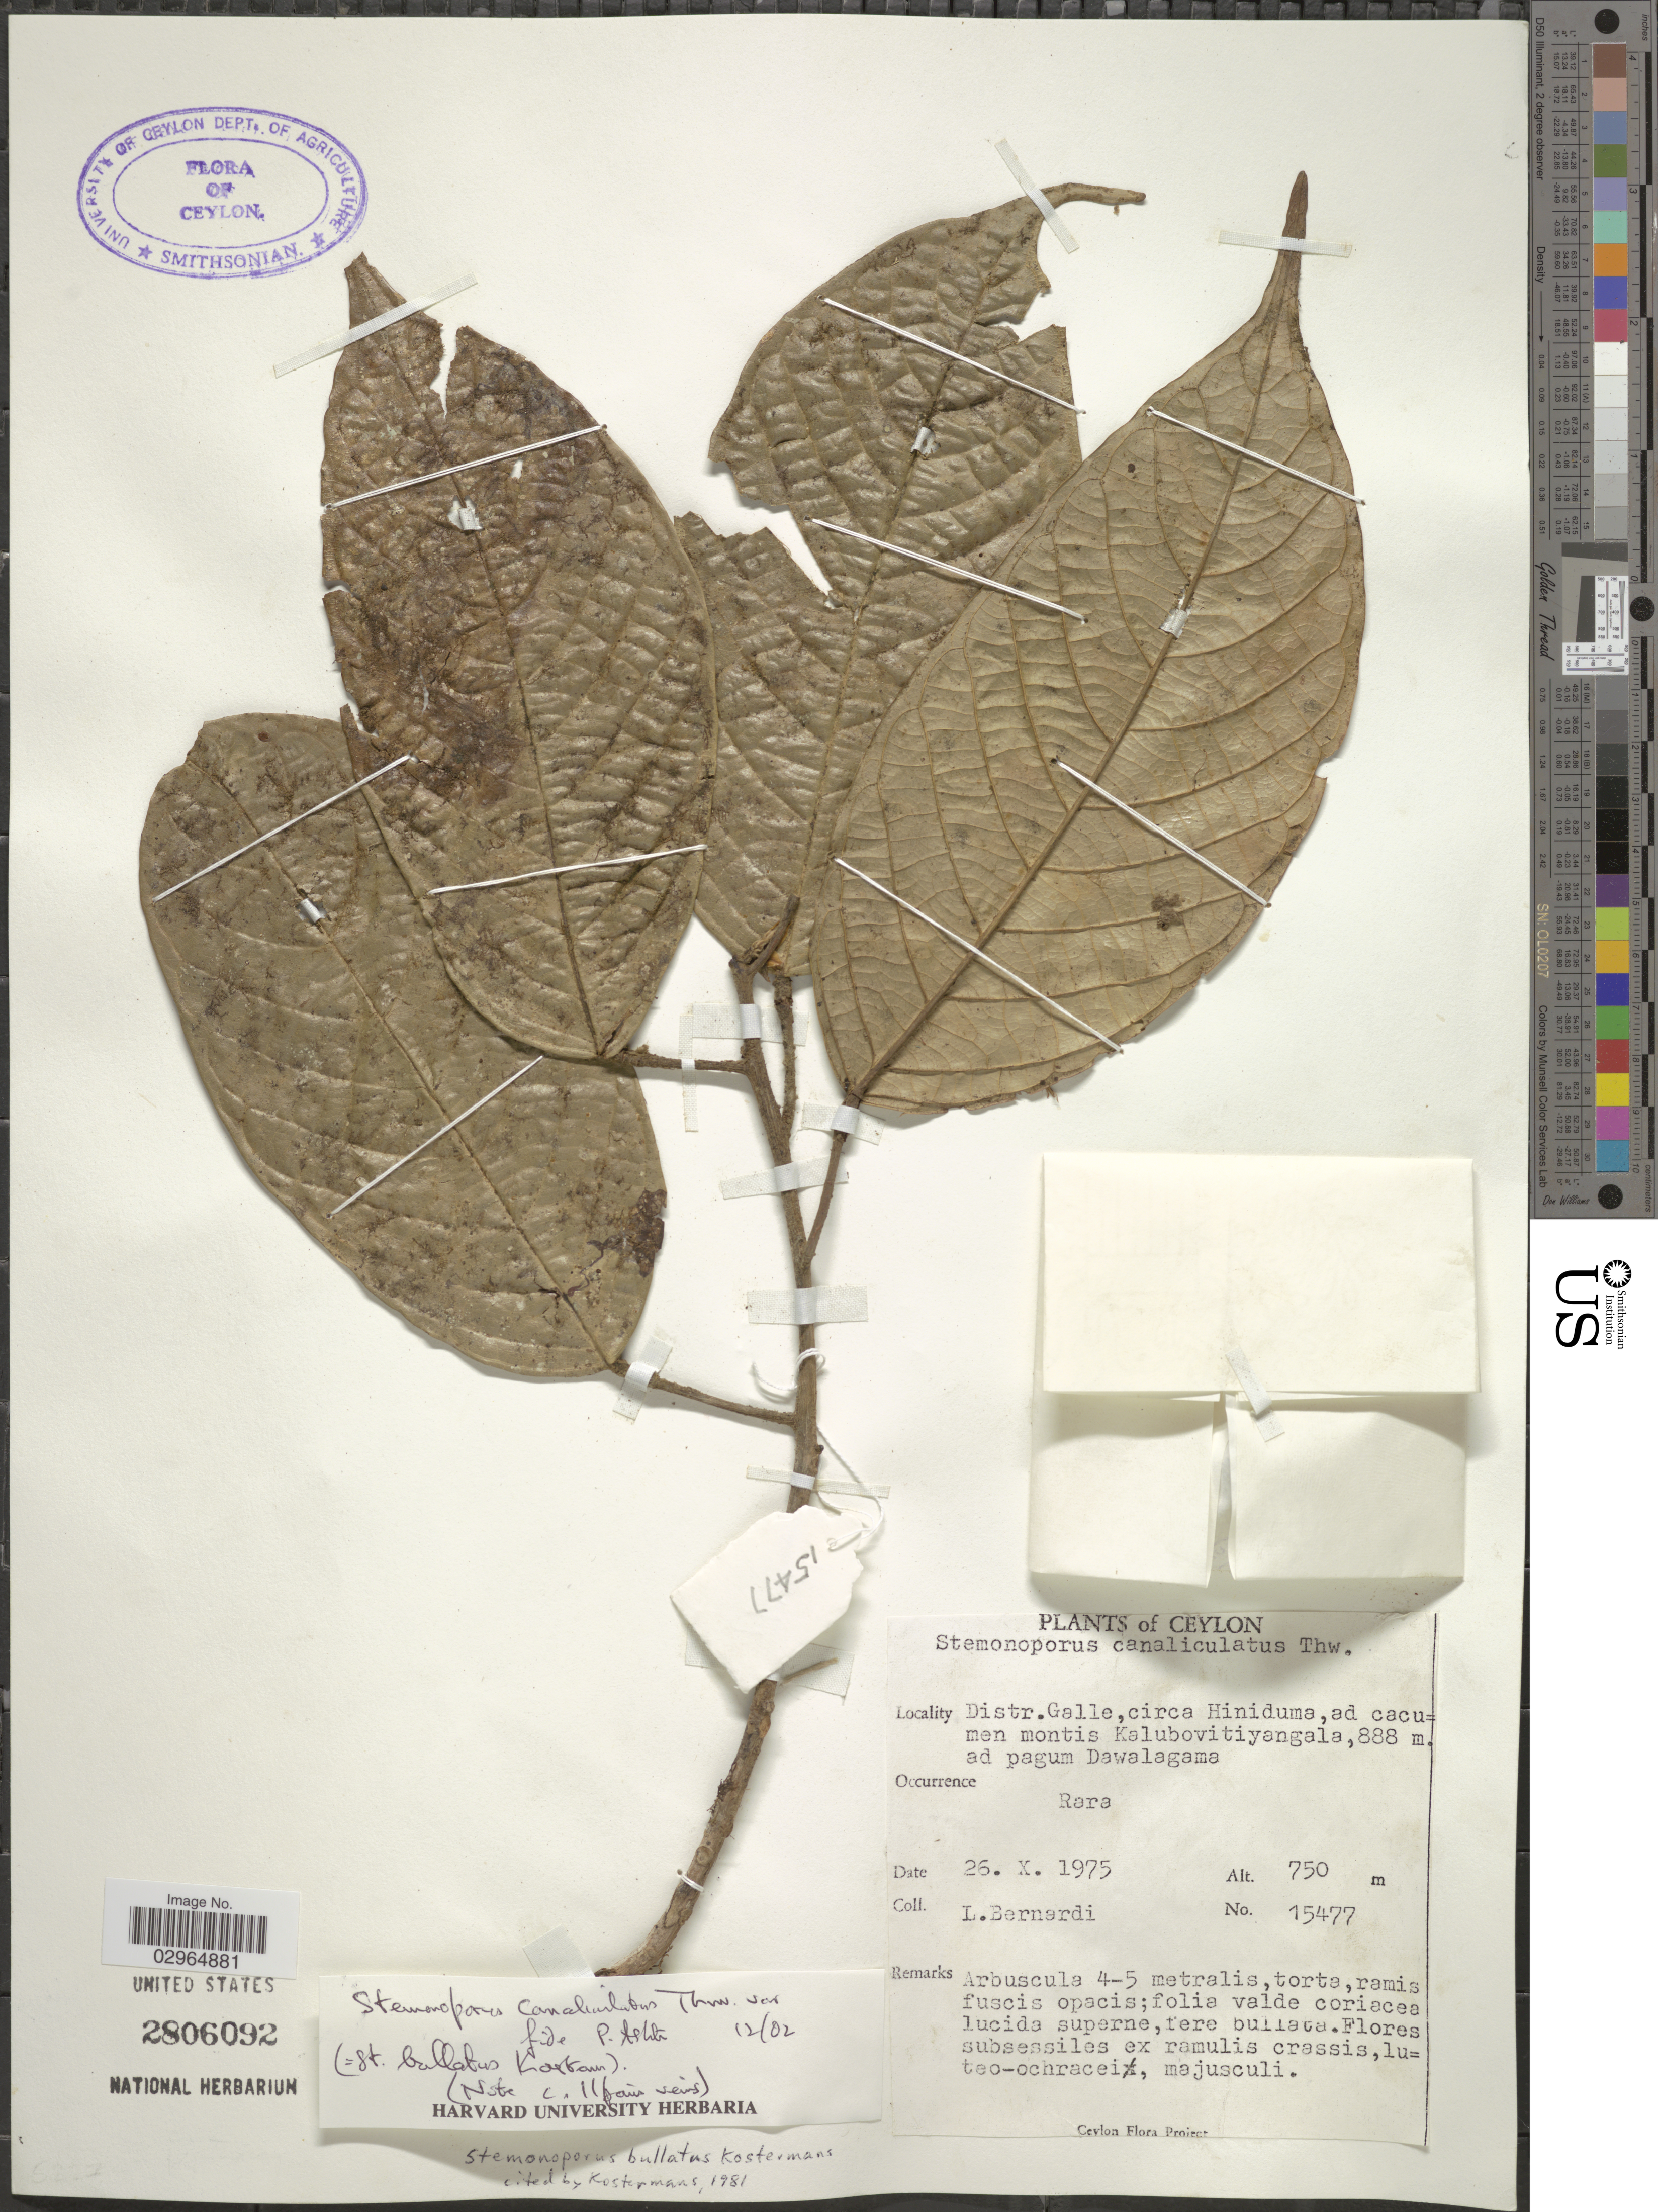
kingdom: Plantae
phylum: Tracheophyta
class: Magnoliopsida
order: Malvales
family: Dipterocarpaceae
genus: Stemonoporus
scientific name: Stemonoporus canaliculatus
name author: Thwaites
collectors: L. Bernardi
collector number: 15477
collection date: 1975-10-26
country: Sri Lanka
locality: Ceylon. Distr. Galle, circa Hiniduma, ad cacumen montis Kalubovitiyangala, ad pagum Dawalagama.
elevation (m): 750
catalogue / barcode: US 2806092